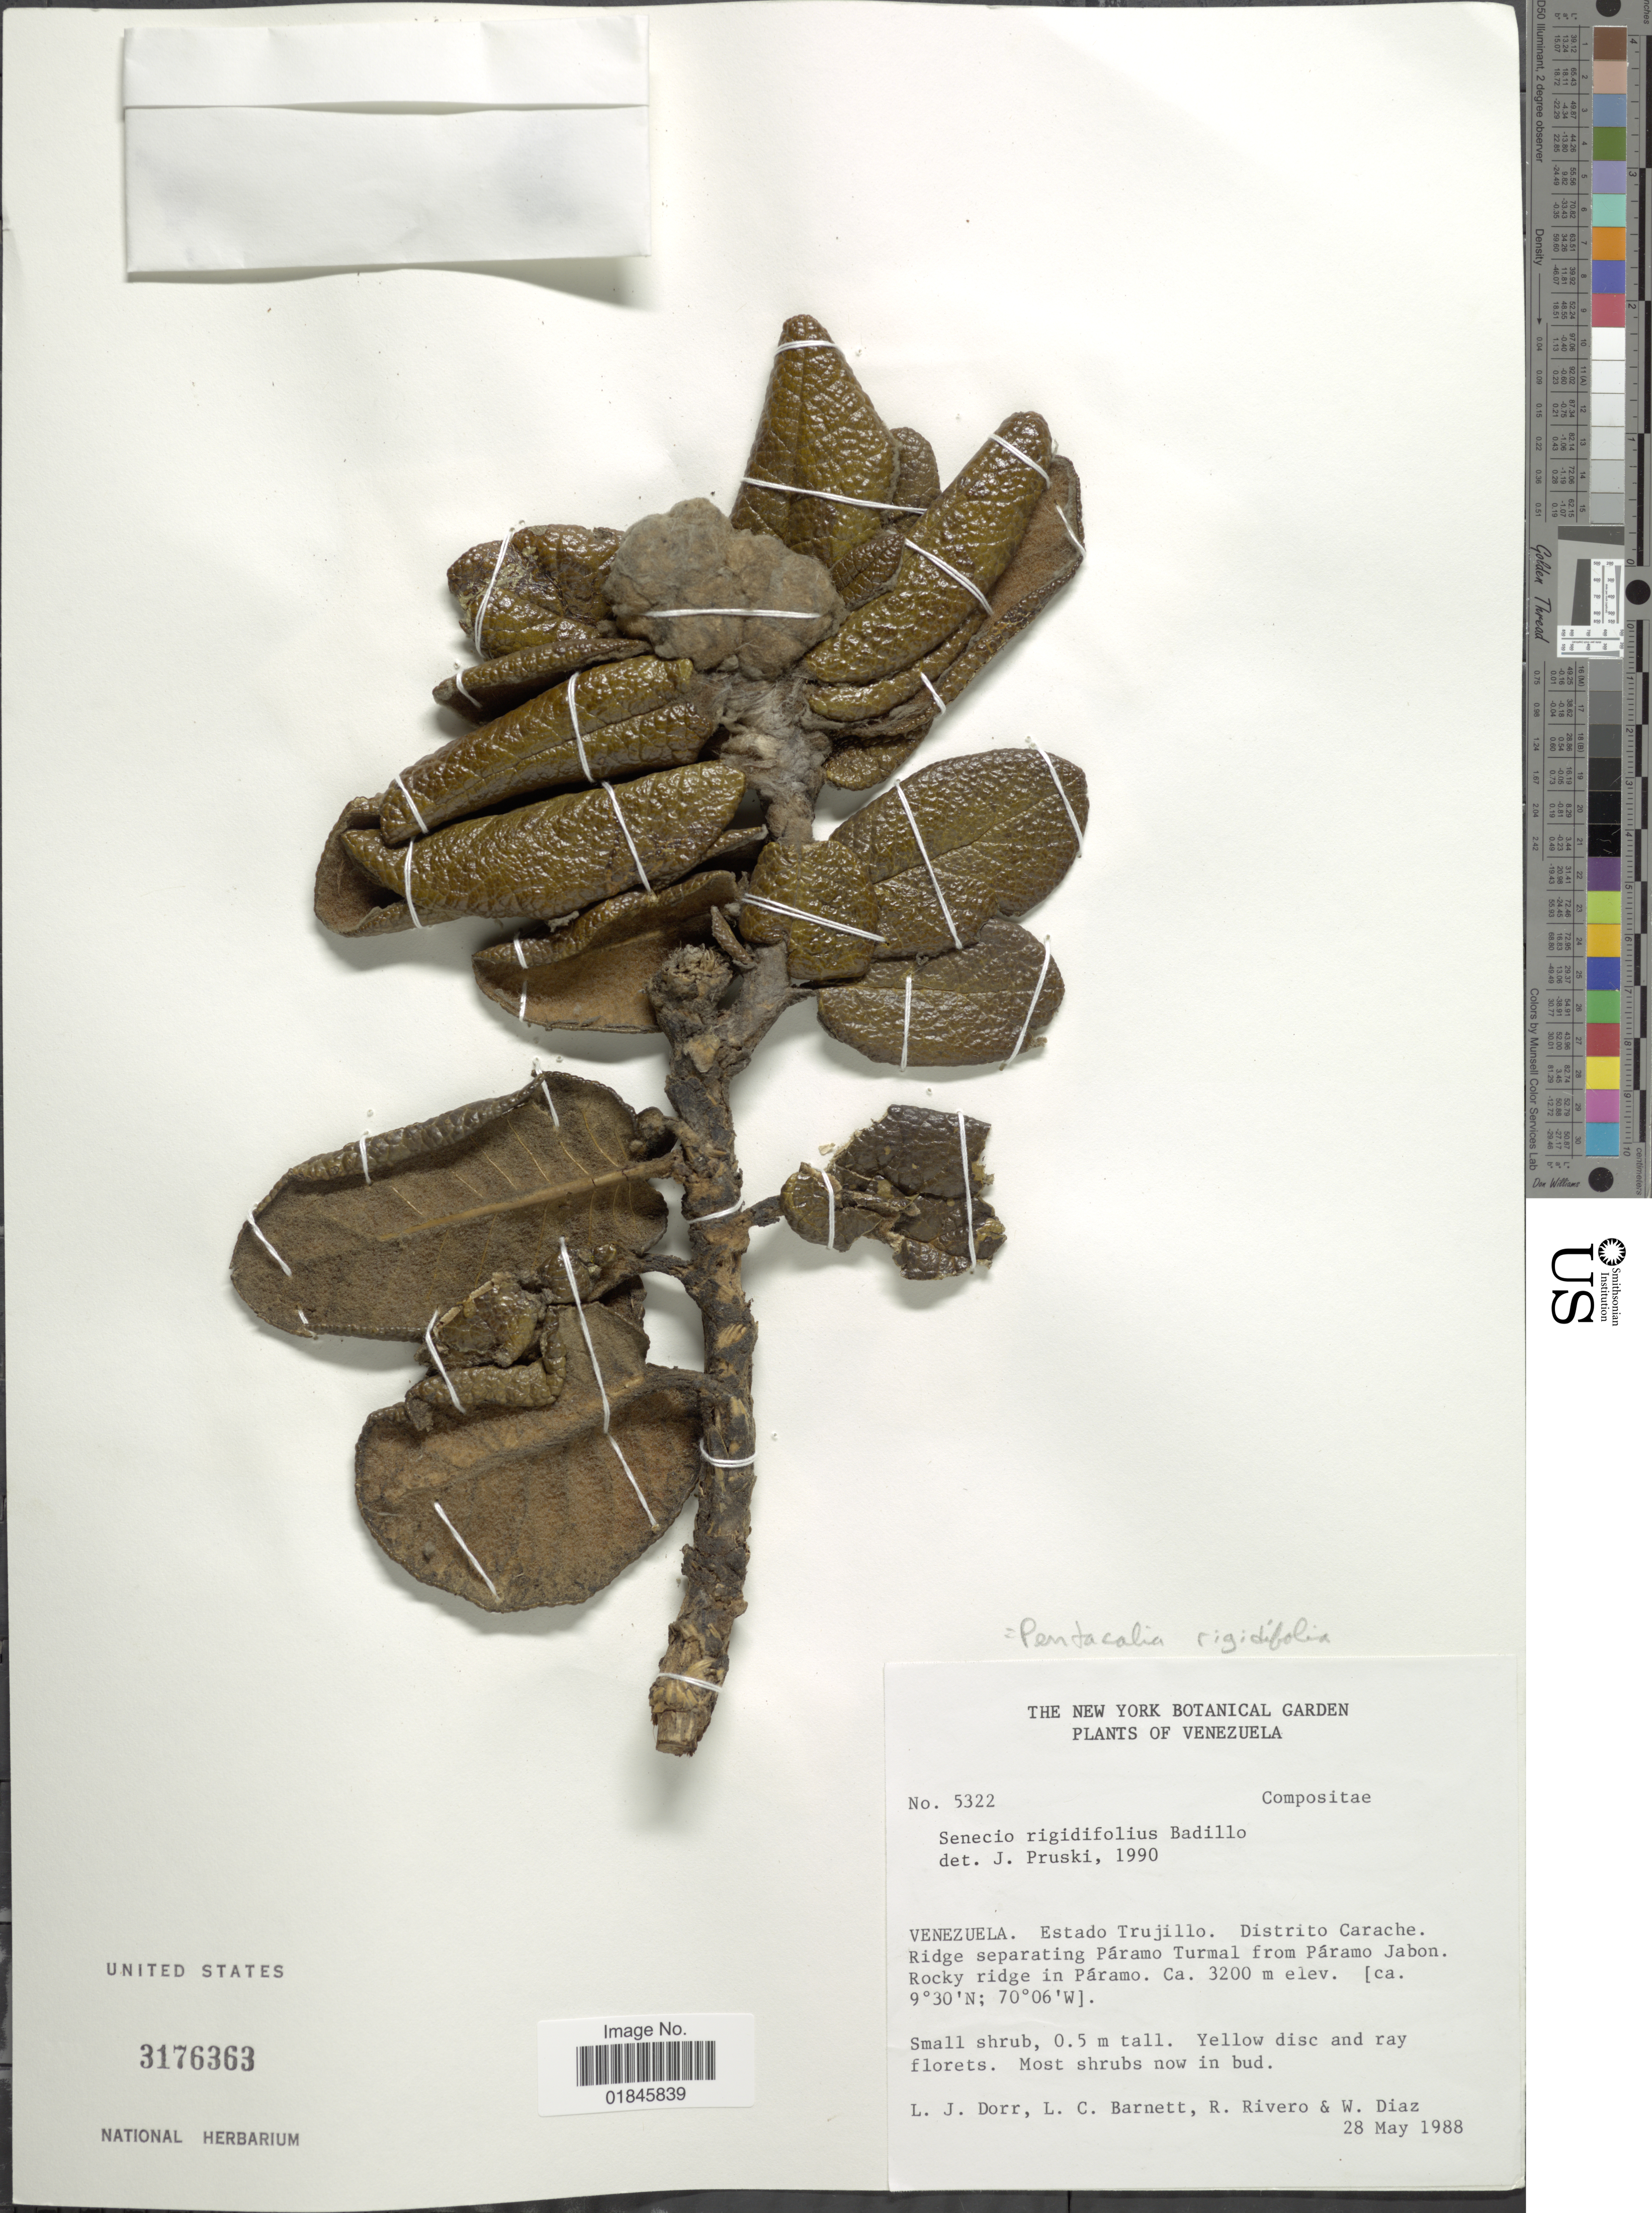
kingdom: Plantae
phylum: Tracheophyta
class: Magnoliopsida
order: Asterales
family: Asteraceae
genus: Pentacalia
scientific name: Pentacalia rigidifolia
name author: (V.M. Badillo) Cuatrec.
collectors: L. J. Dorr, L. C. Barnett, R. Rivero & W. Díaz P.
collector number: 5322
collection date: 1988-05-28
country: Venezuela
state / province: Trujillo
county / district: Carache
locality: Ridge separating Paramo de Turmal from Paramo Jabon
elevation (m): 3200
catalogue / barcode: US 3176363